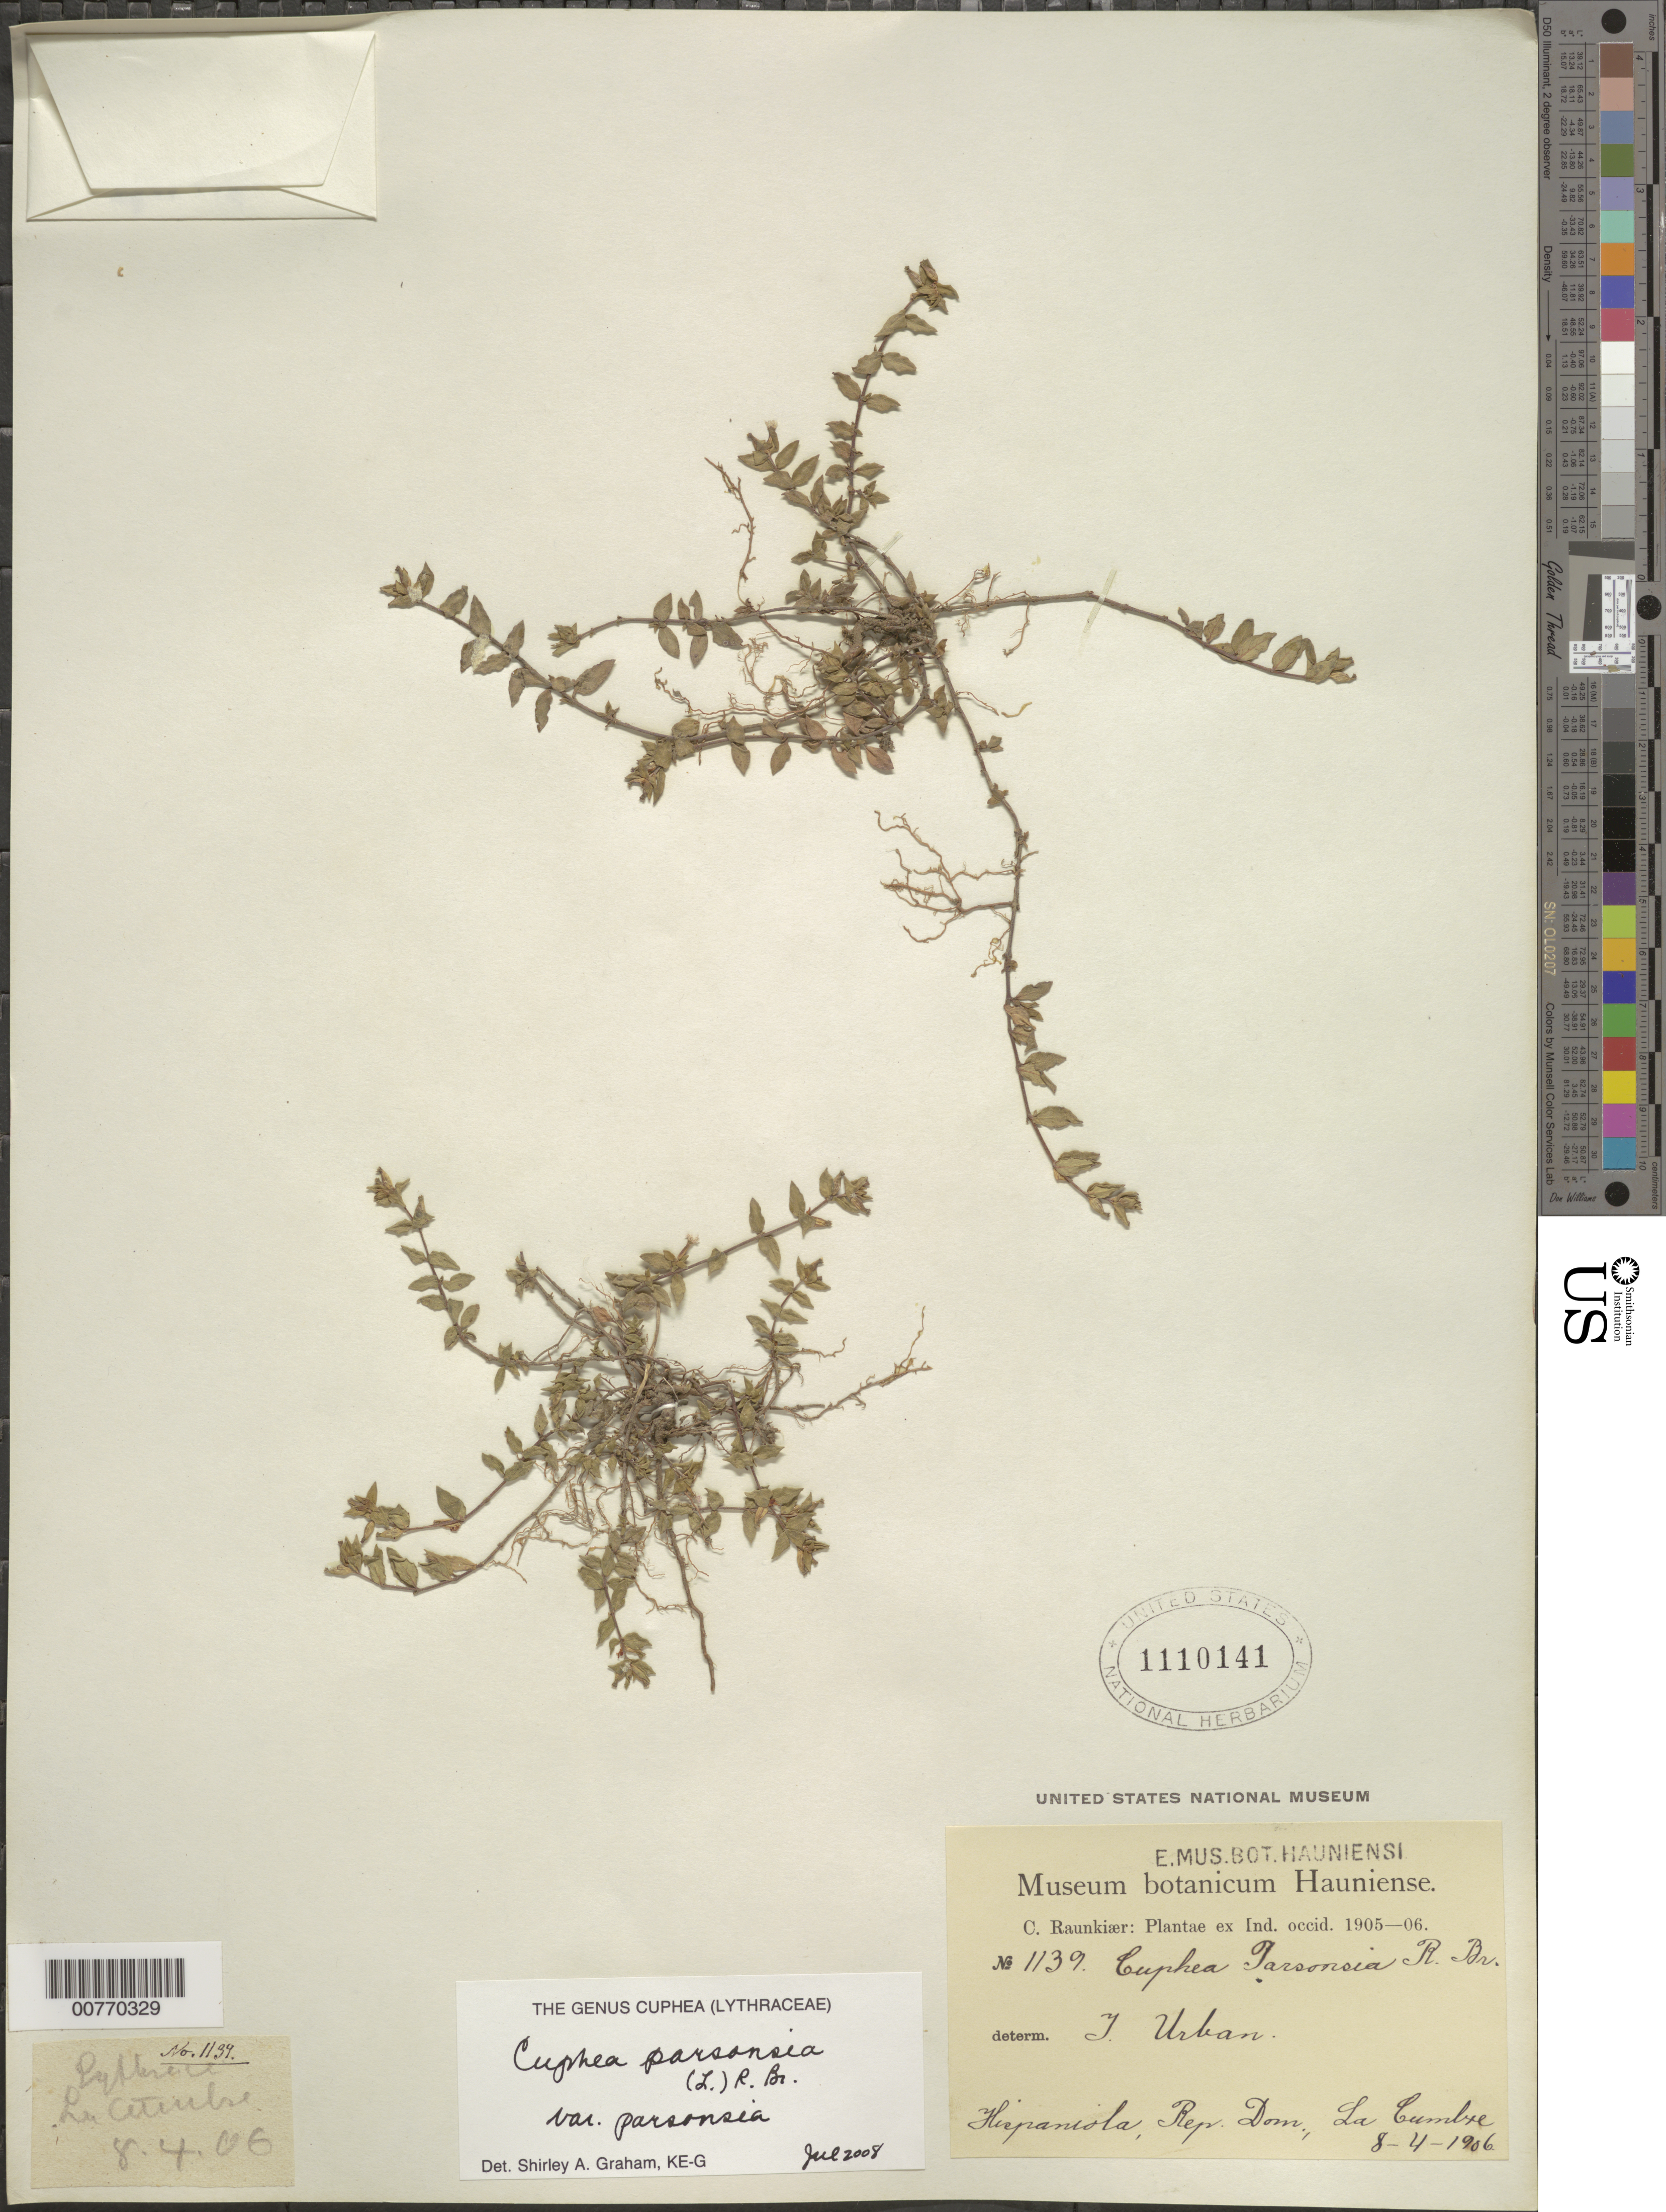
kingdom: Plantae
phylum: Tracheophyta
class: Magnoliopsida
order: Myrtales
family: Lythraceae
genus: Cuphea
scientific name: Cuphea parsonsia var. parsonsia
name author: (L.) R. Br. ex Steud.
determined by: Graham, Shirley Ann Tousch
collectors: C. C. Raunkiaer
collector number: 1139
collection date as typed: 08 Apr 1906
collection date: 1906-04-08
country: Dominican Republic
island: Hispaniola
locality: La Cumbre.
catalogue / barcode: US 1110141